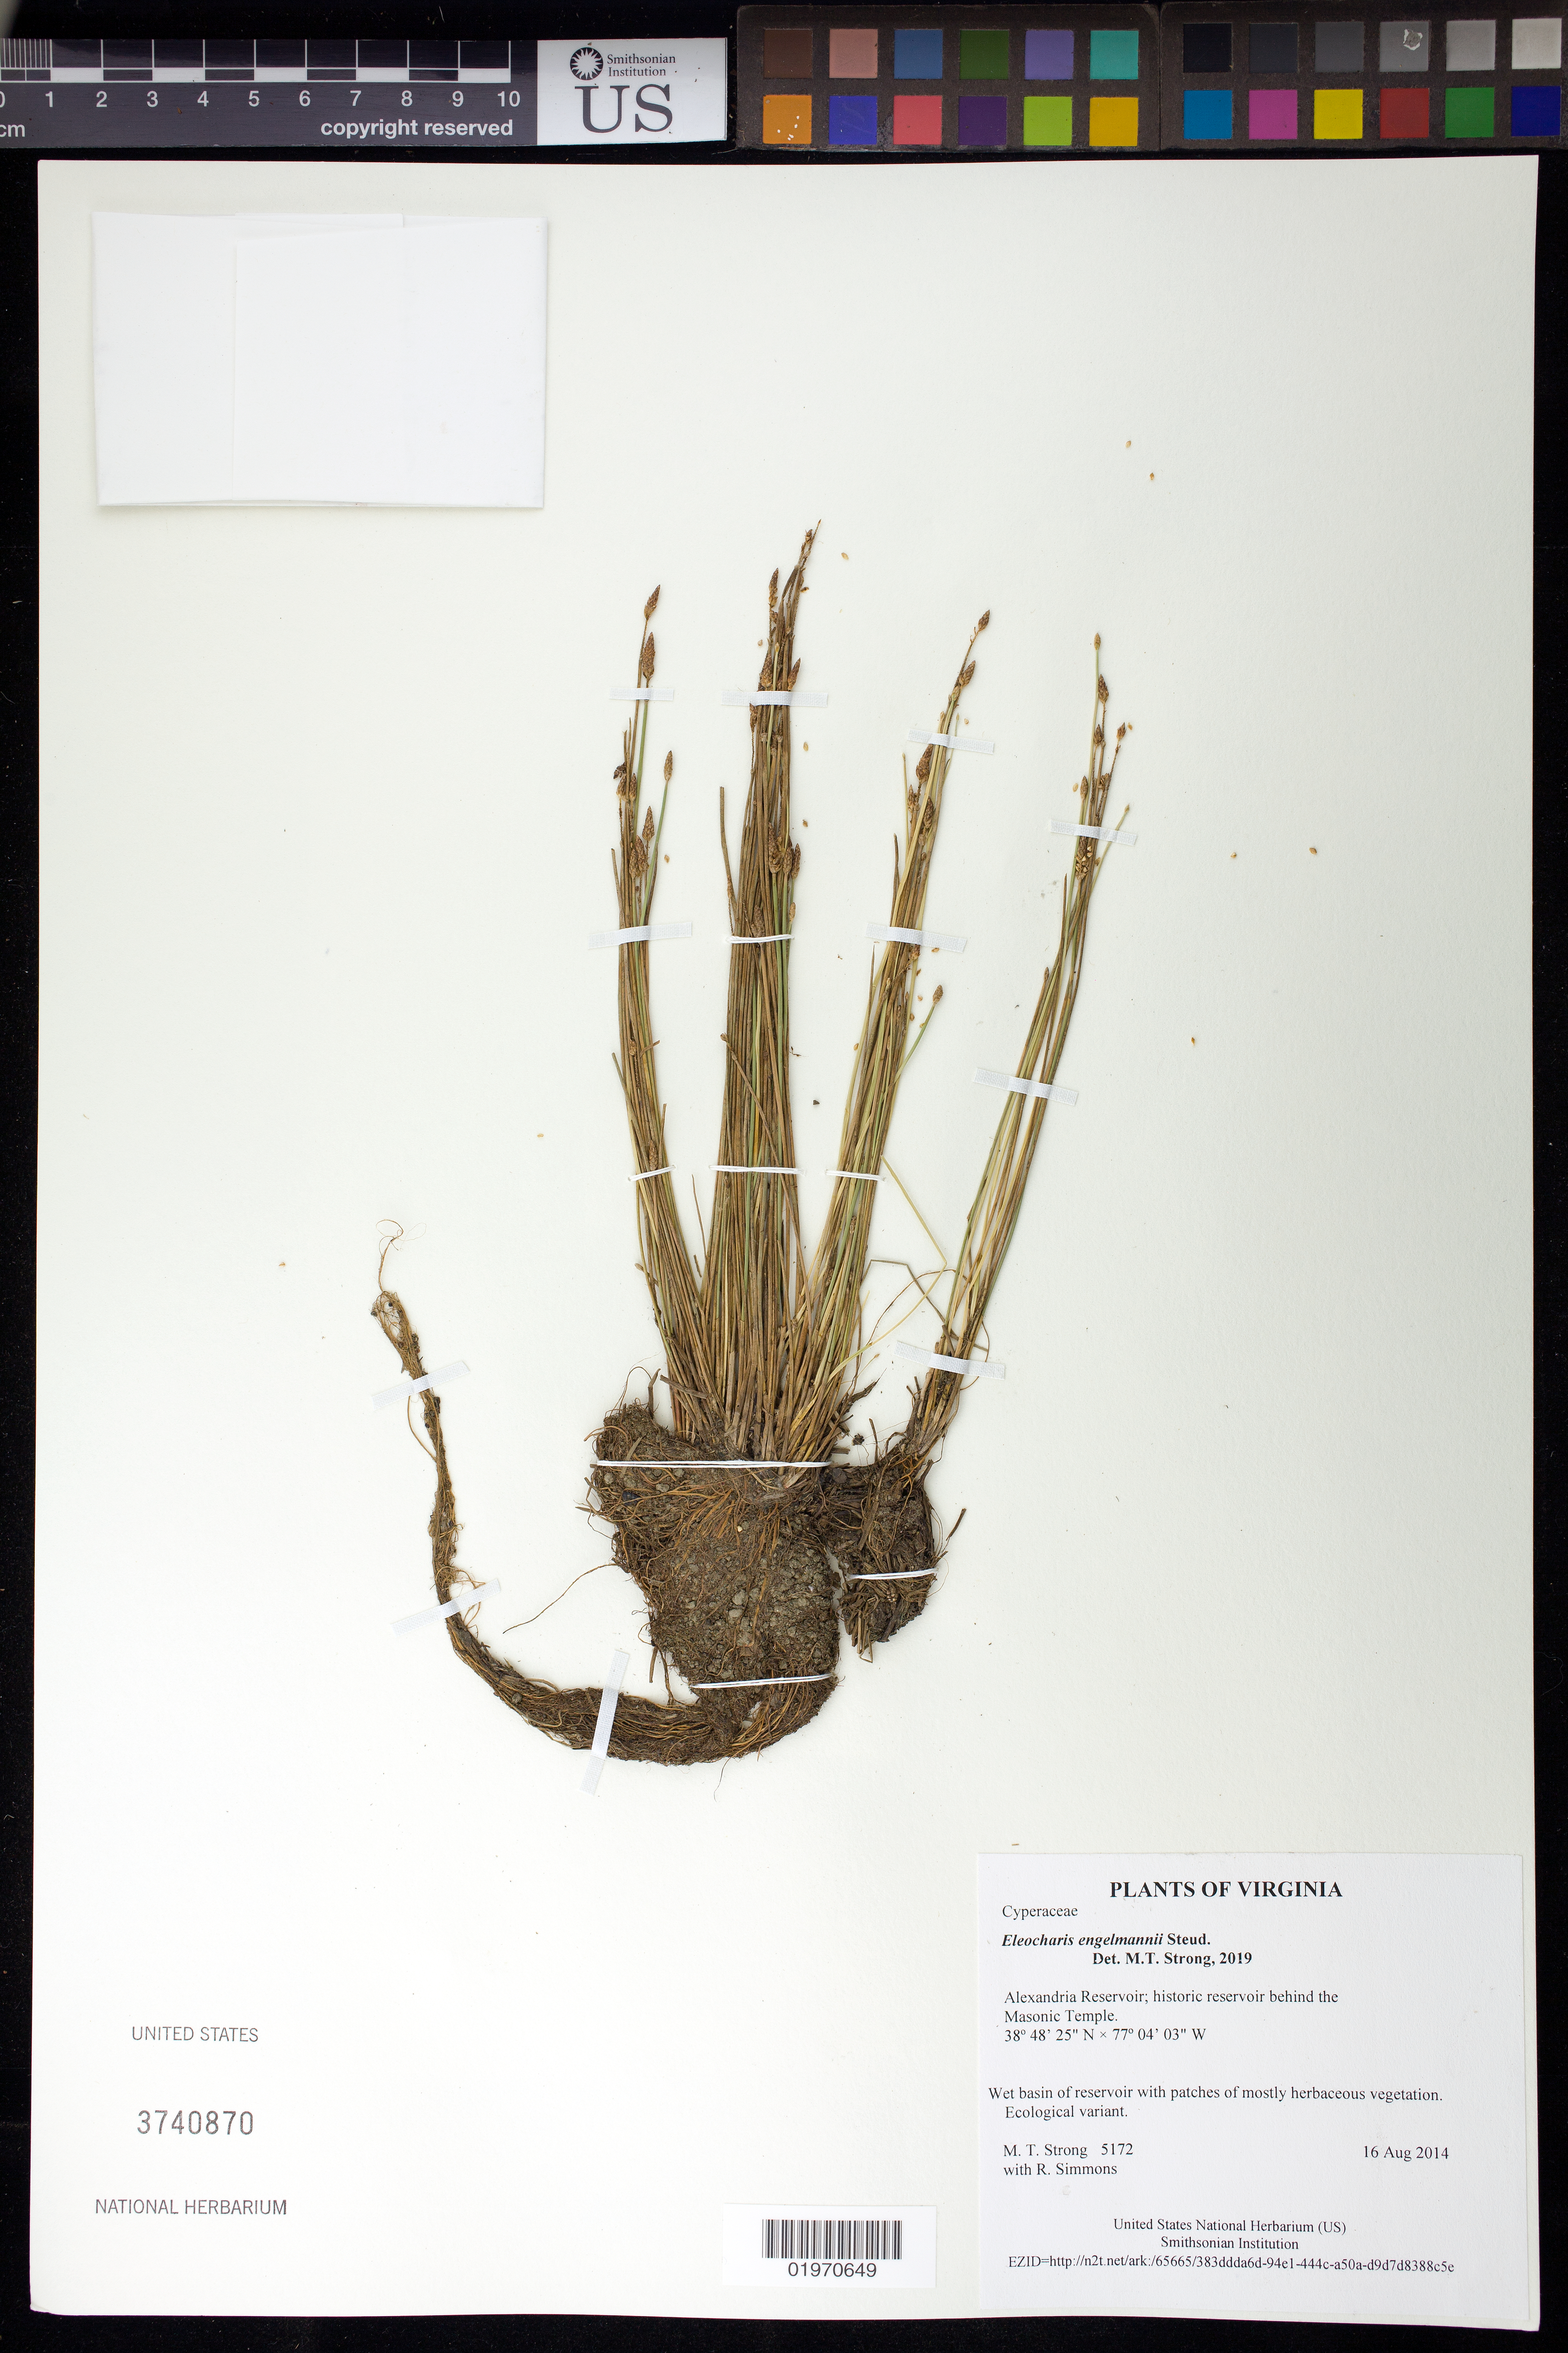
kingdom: Plantae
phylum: Tracheophyta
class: Liliopsida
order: Poales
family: Cyperaceae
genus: Eleocharis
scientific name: Eleocharis sp.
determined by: Strong, Mark T., (BOT), Smithsonian Institution - National Museum of Natural History (UNITED STATES)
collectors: M. T. Strong & R. Simmons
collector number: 5172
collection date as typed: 16 Aug 2014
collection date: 2014-08-16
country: United States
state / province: Virginia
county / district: City of Alexandria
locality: Alexandria Reservoir; historic reservoir below the Masonic Temple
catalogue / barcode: US 3740870